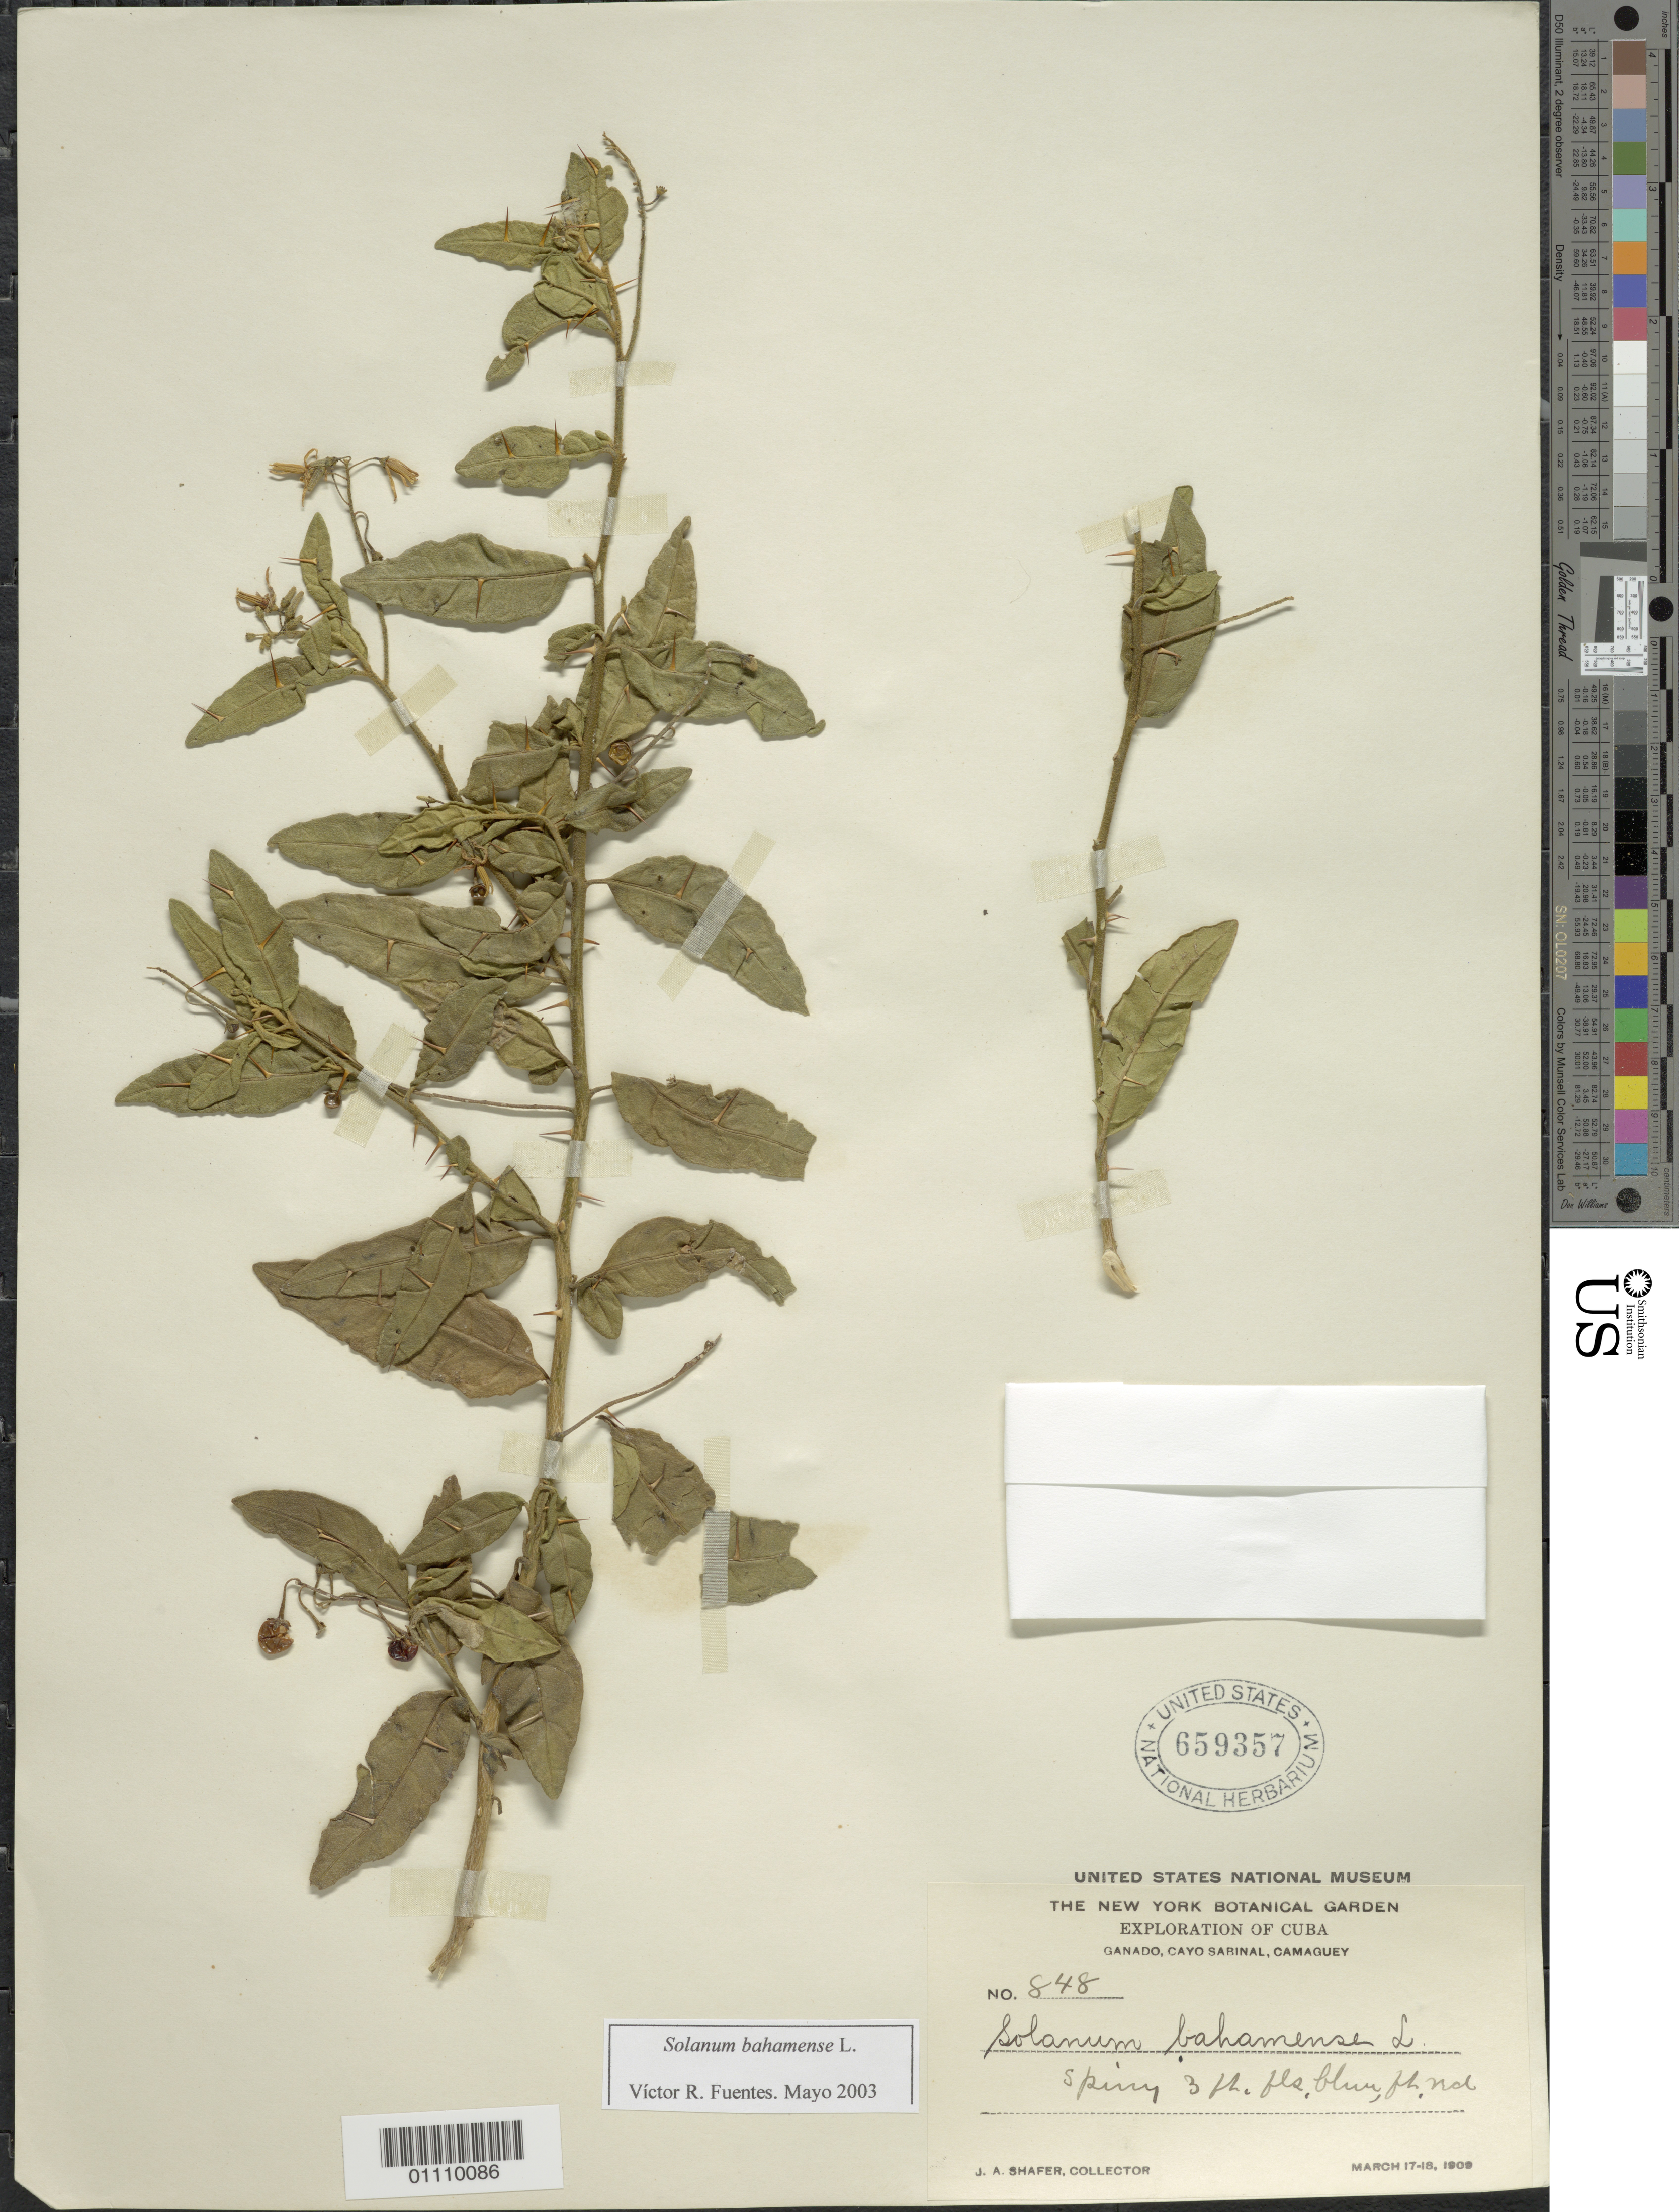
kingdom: Plantae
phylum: Tracheophyta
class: Magnoliopsida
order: Solanales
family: Solanaceae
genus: Solanum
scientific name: Solanum bahamense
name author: L.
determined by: Fuentes, V. R.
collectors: J. A. Shafer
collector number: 848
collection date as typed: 17 Mar 1909 to 18 Mar 1909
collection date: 1909-03-17/1909-03-18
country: Cuba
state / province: Camagüey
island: Cuba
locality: Ganado, Cayo Sabinal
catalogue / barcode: US 659357